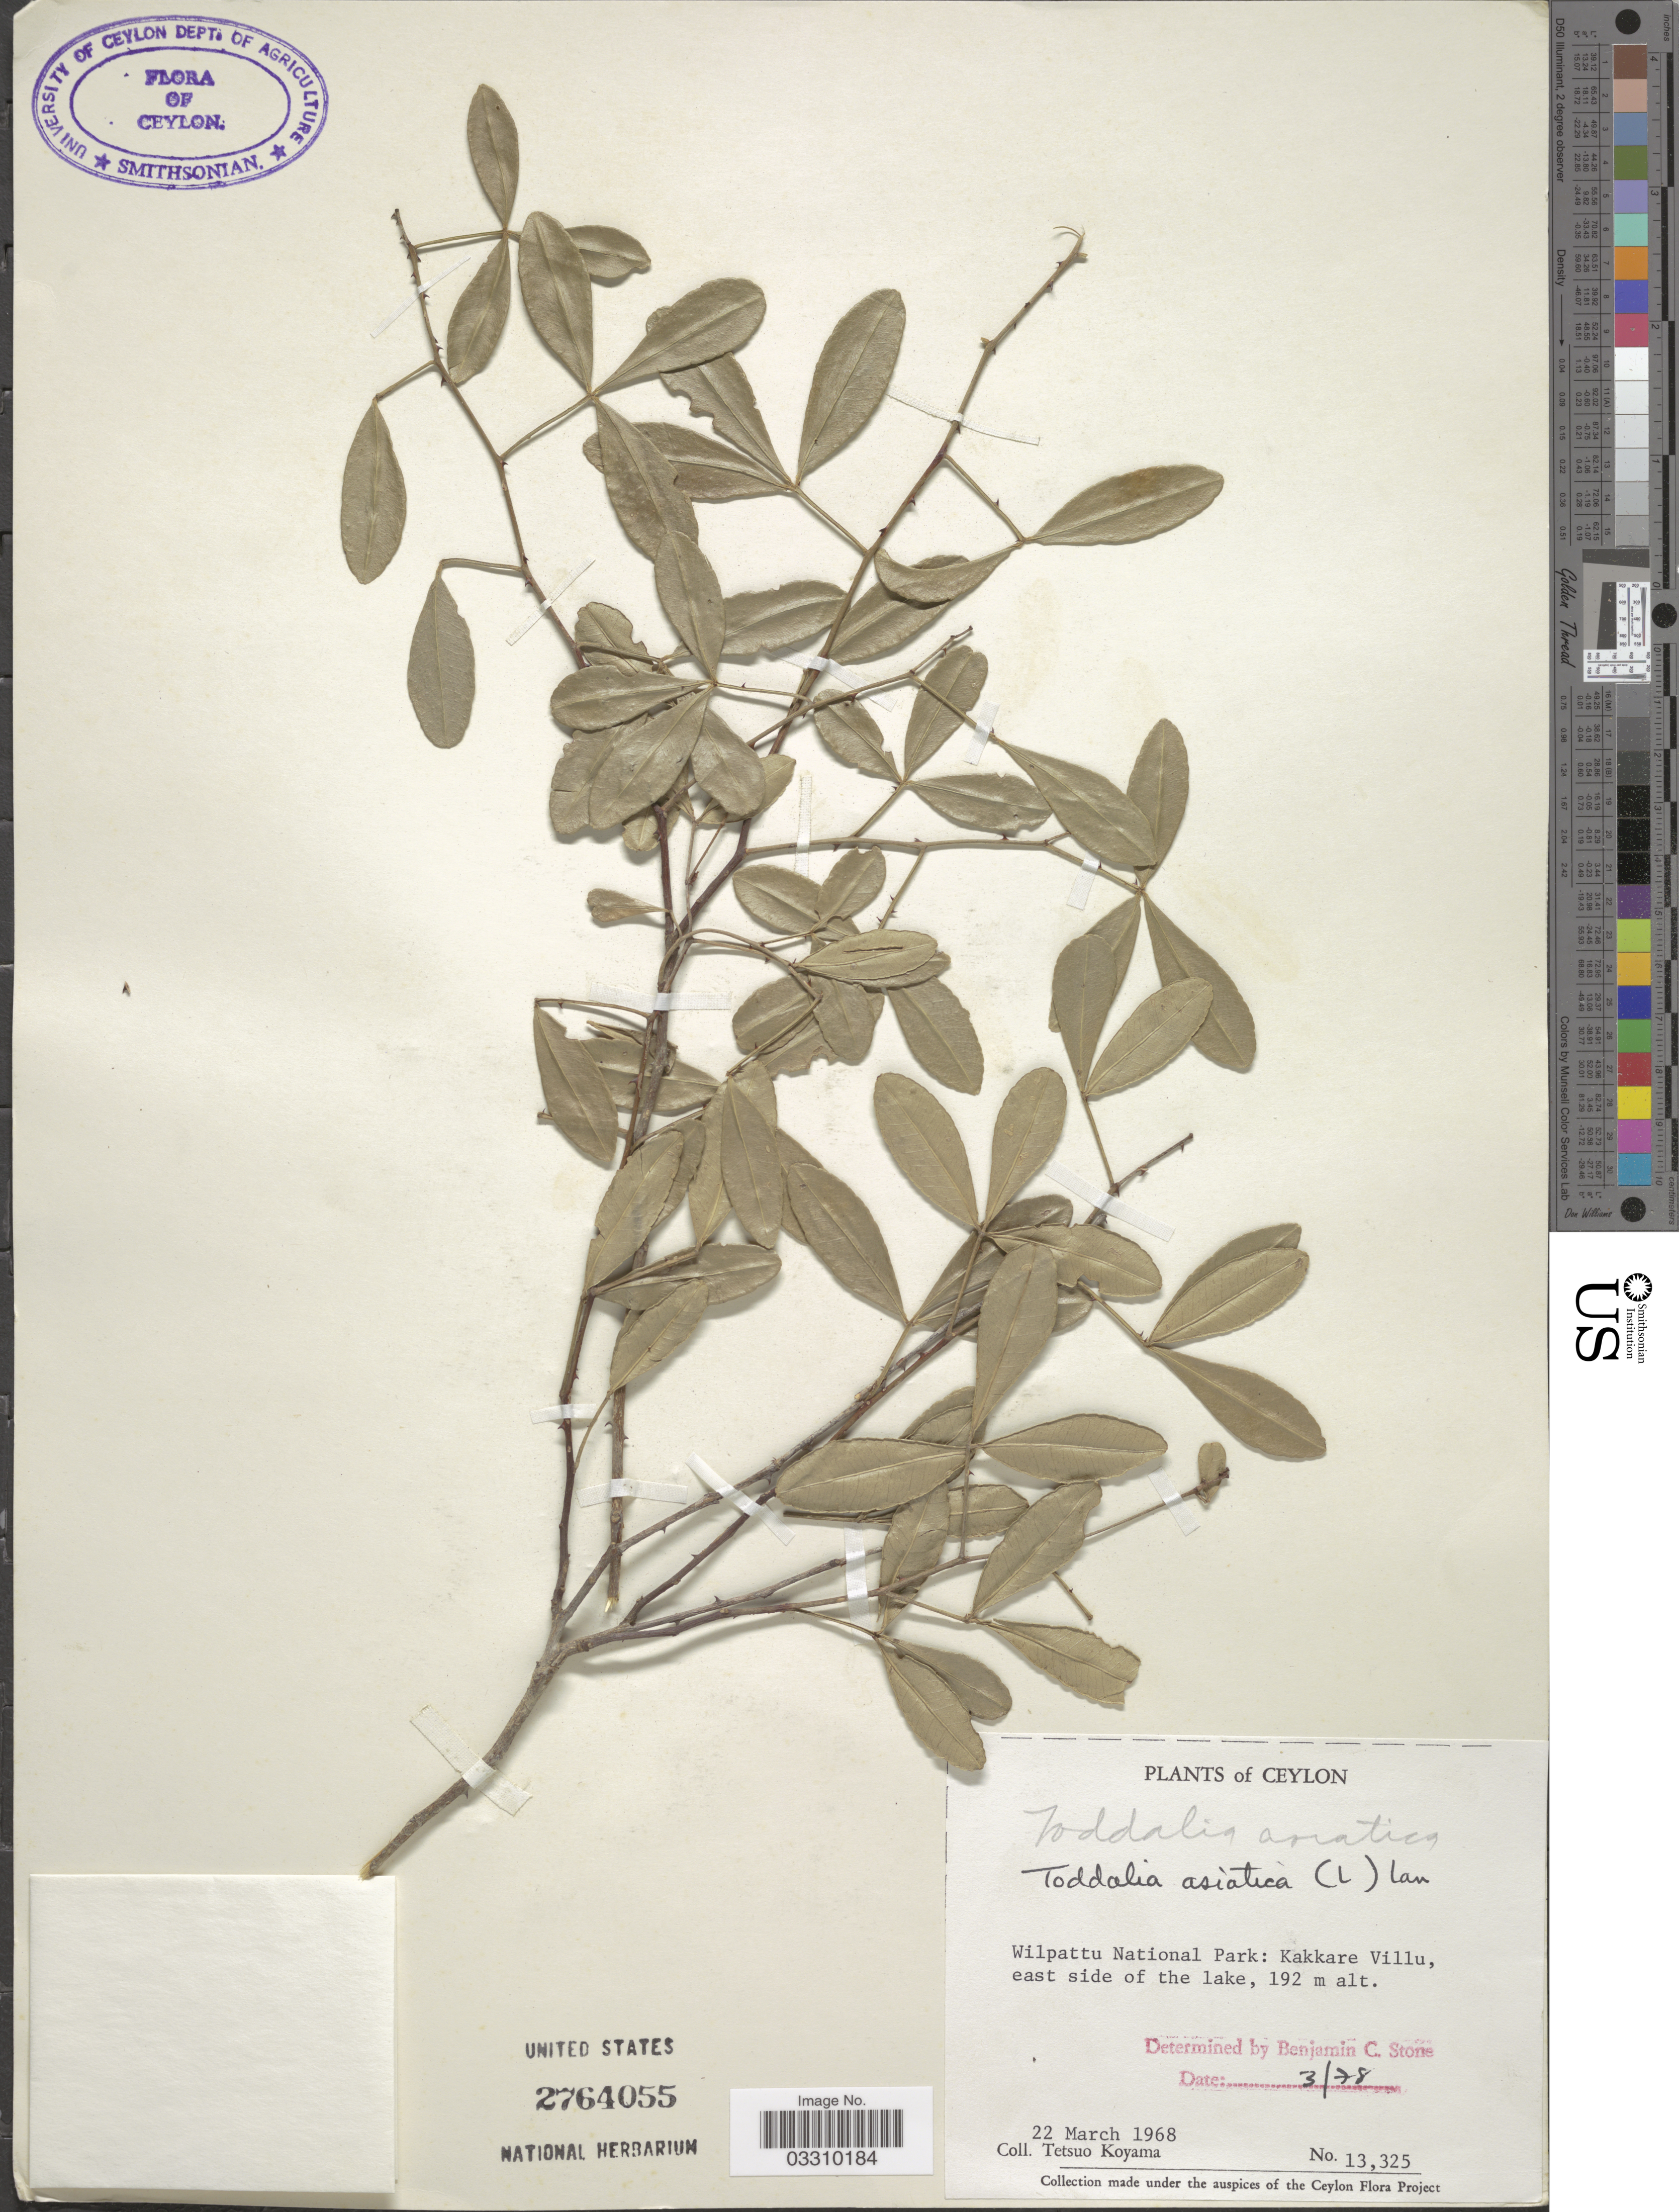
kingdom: Plantae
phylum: Tracheophyta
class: Magnoliopsida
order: Sapindales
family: Rutaceae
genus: Zanthoxylum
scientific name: Zanthoxylum asiaticum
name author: (L.) Appelhans et al.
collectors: T. Koyama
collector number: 13325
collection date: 1968-03-22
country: Sri Lanka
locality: Ceylon. Wilpattu National Park: Kakkare Villu, east side of the lake.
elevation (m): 192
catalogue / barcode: US 2764055